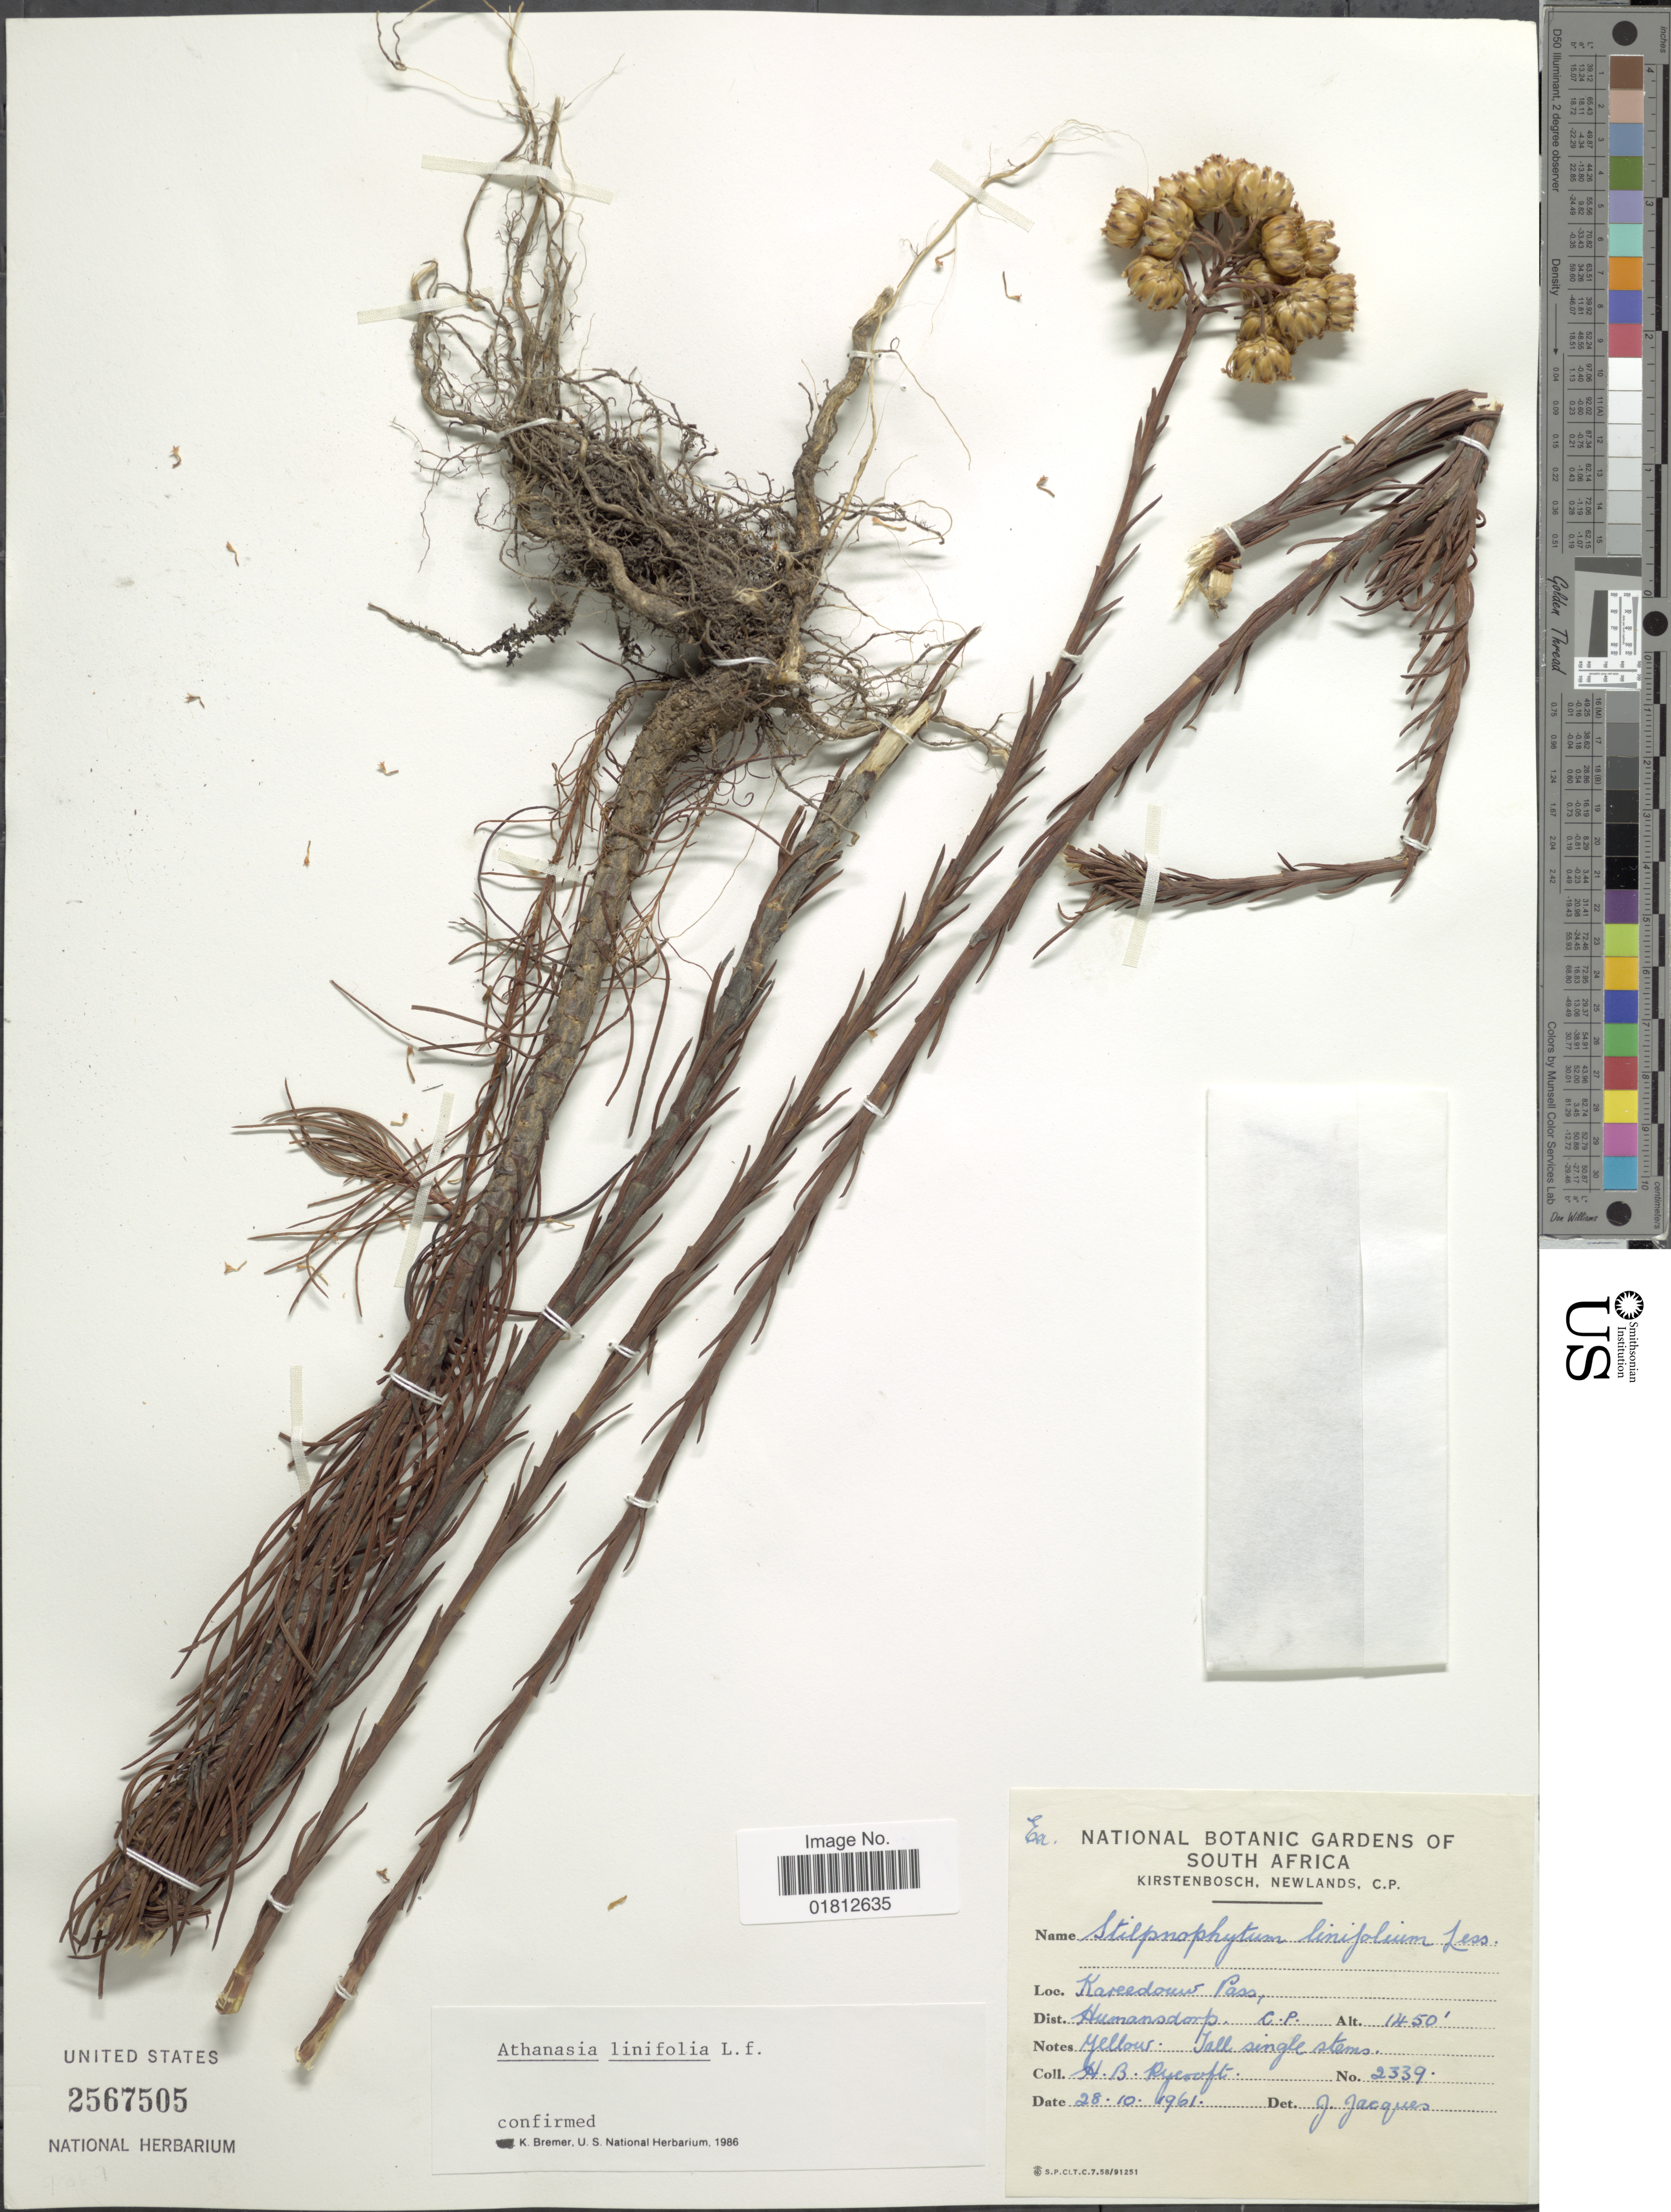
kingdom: Plantae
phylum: Tracheophyta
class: Magnoliopsida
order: Asterales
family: Asteraceae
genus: Athanasia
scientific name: Athanasia linifolia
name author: Burm. f.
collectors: H. Rycroft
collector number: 2339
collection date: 1961-10-28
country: South Africa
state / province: Eastern Cape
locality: Kareedouw Pass, Dist. Humansdorp, C. P.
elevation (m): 442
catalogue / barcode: US 2567505